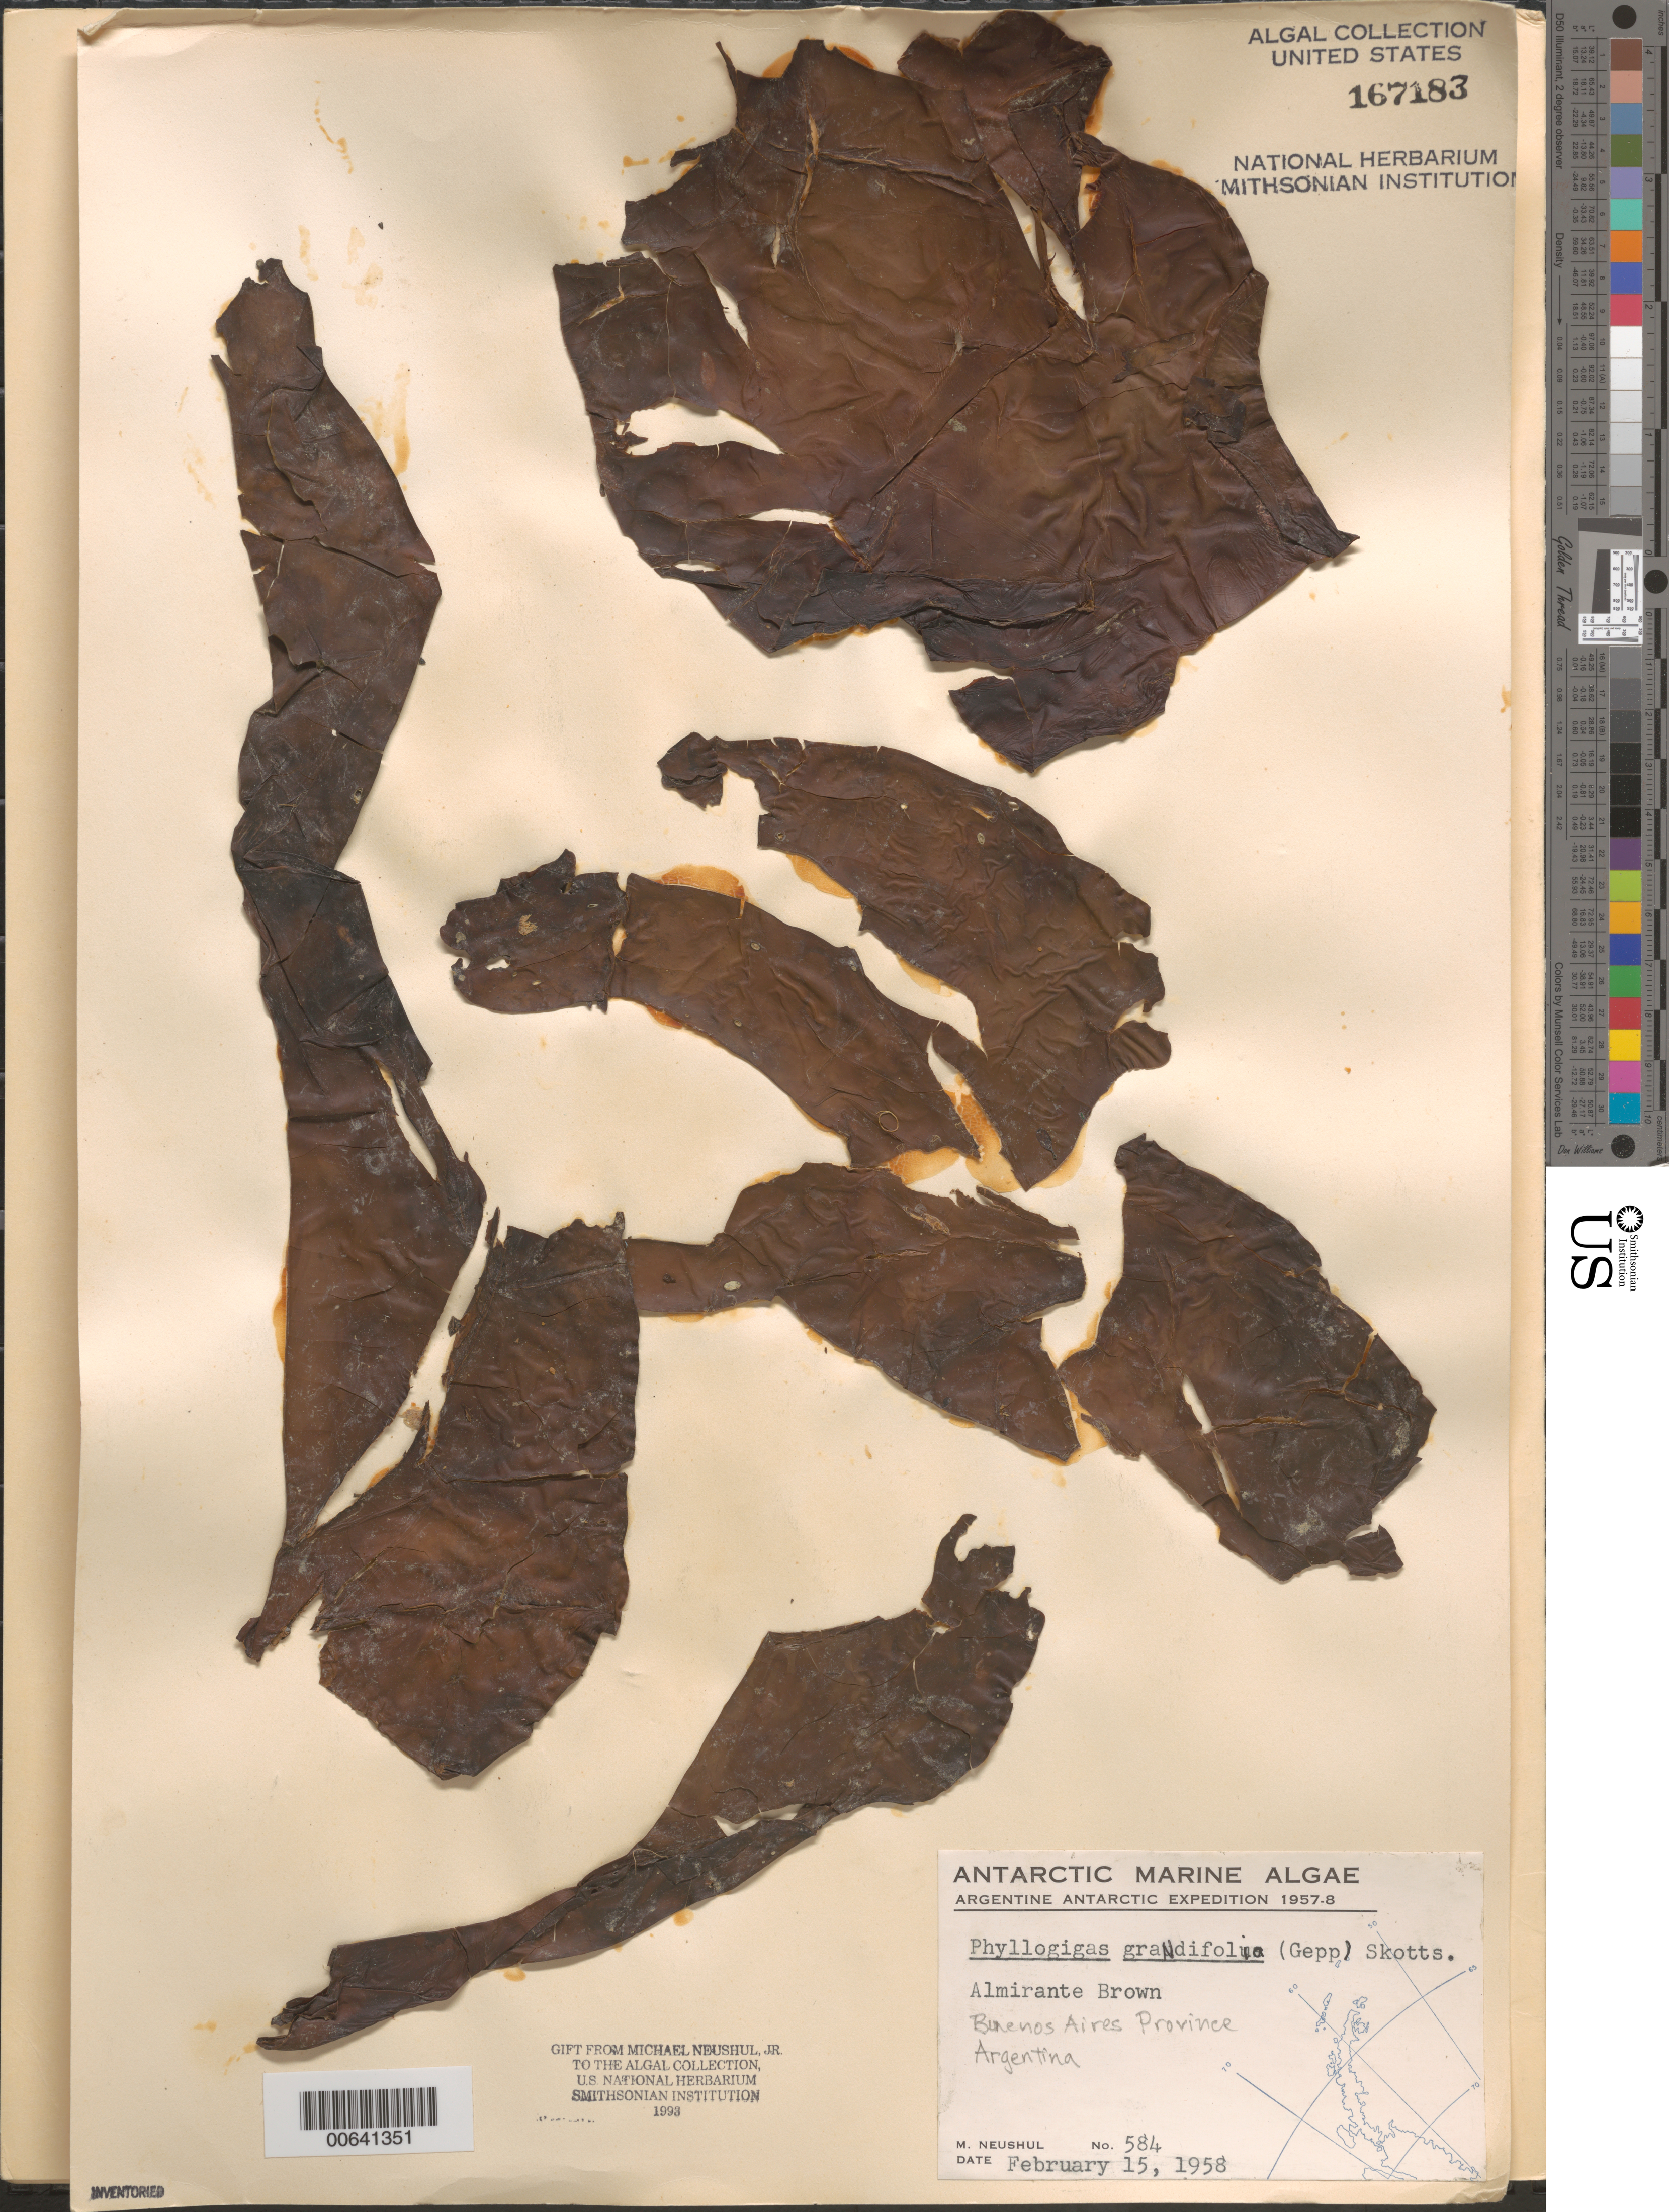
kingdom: Chromista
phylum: Ochrophyta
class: Phaeophyceae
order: Desmarestiales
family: Desmarestiaceae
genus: Himantothallus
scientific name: Himantothallus grandifolius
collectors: M. Neushul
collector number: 584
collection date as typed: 15 Feb 1958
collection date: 1958-02-15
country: Argentina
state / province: Buenos Aires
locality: Almirante Brown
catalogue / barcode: US 167183